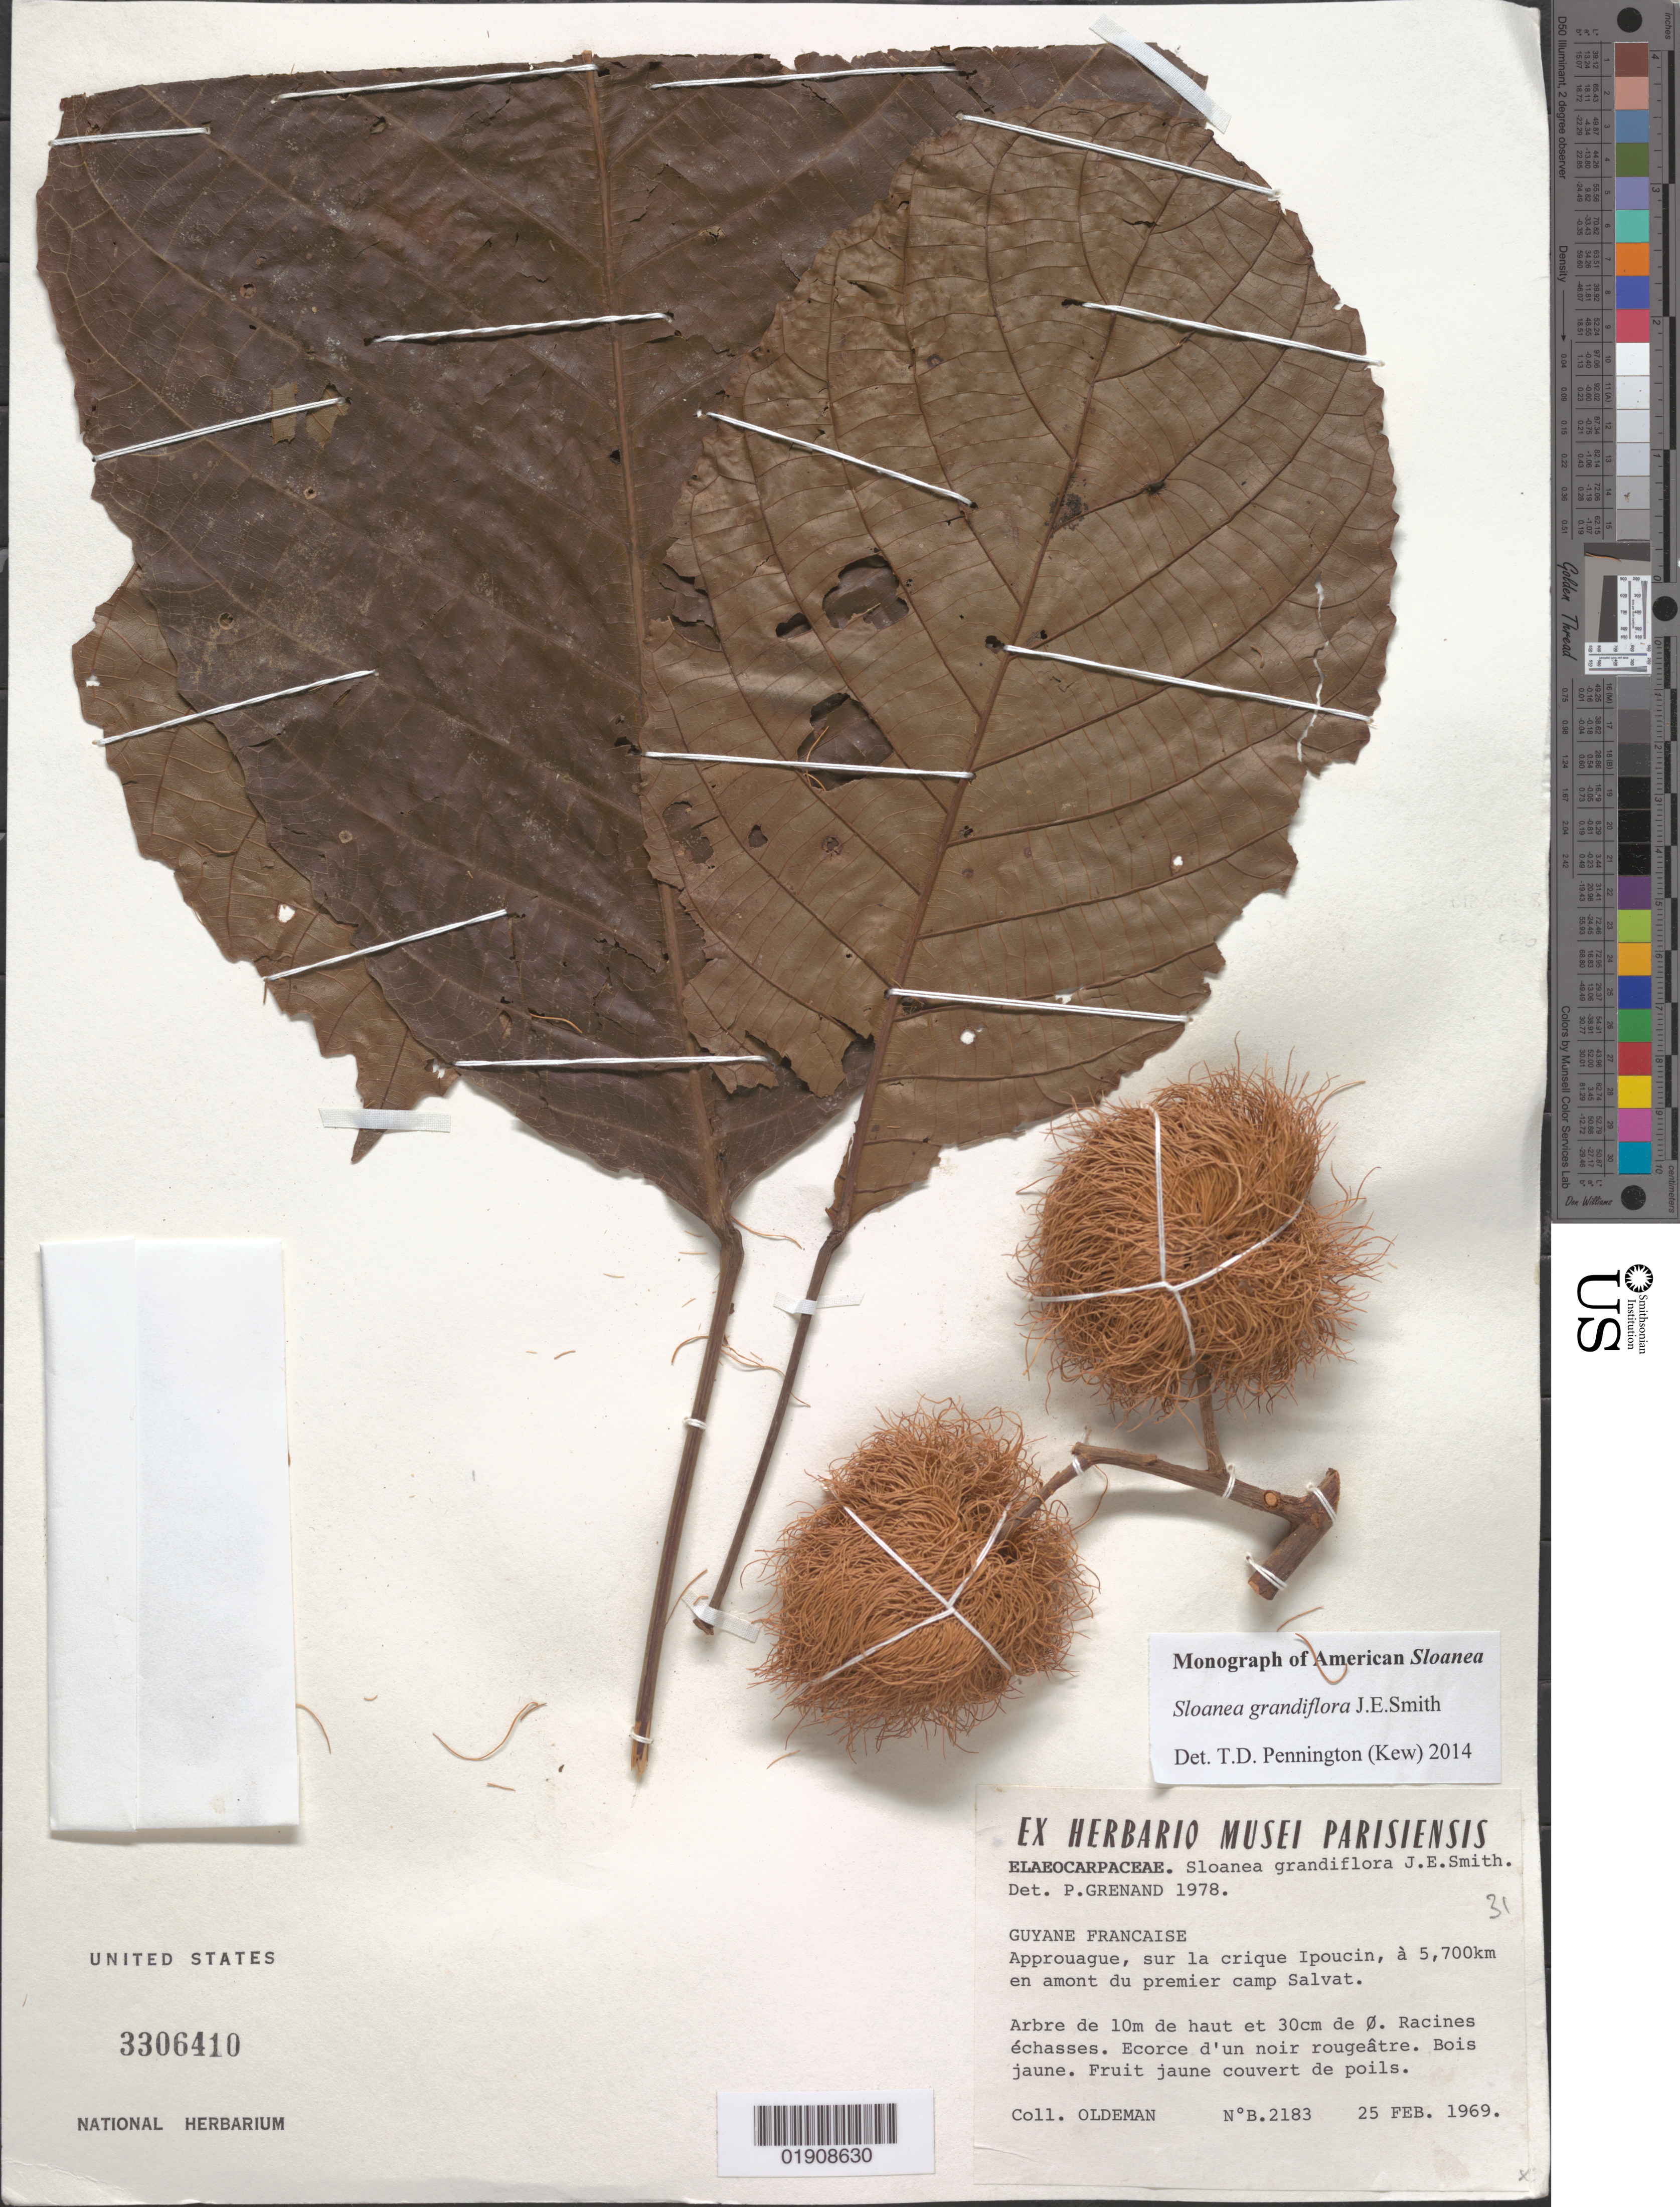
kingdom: Plantae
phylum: Tracheophyta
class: Magnoliopsida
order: Oxalidales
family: Elaeocarpaceae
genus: Sloanea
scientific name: Sloanea grandiflora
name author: Sm.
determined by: Pennington, T. D., (K)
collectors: R. Oldeman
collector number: B2183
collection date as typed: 25 Feb 1969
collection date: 1969-02-25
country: French Guiana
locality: Approuague, sur la crique Ipoucin, a 5.700 km en amont du premier camp Salvat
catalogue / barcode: US 3306410